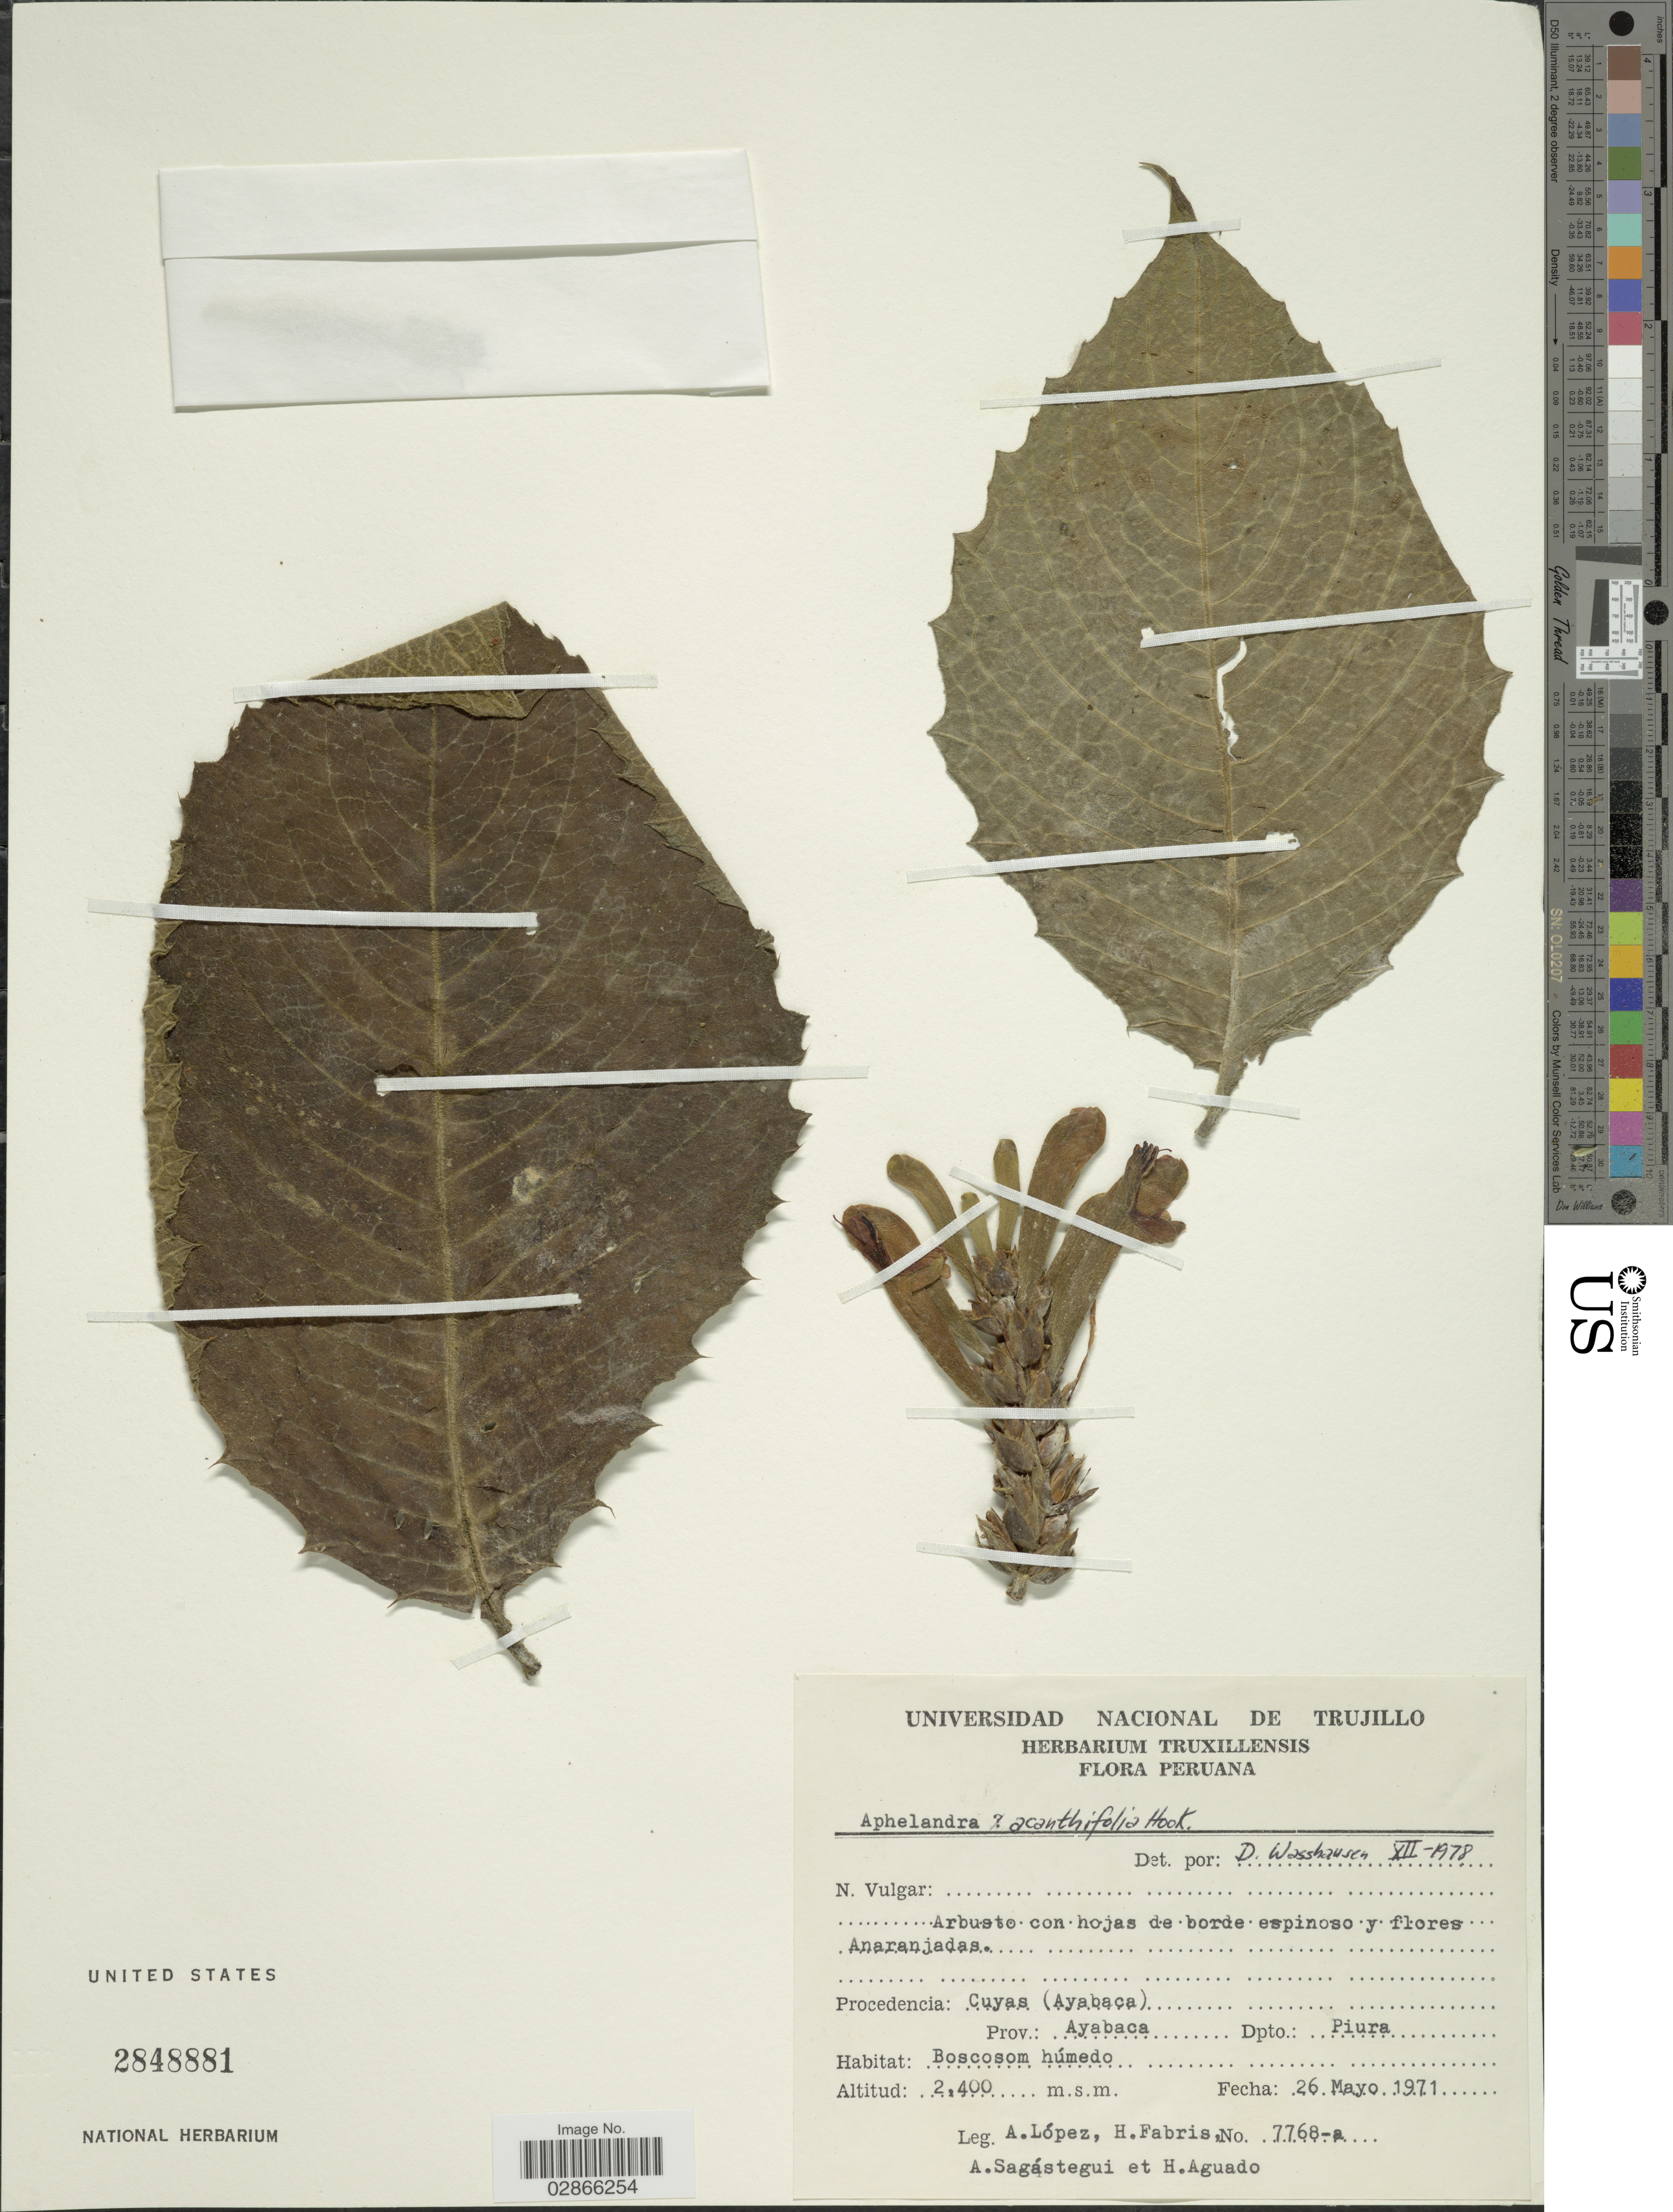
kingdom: Plantae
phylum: Tracheophyta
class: Magnoliopsida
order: Lamiales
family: Acanthaceae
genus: Aphelandra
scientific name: Aphelandra acanthifolia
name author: Hook.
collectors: A. López, H. Fabris, A. Sagastegui & H. Aguado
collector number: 7768-a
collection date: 1971-05-26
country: Peru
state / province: Piura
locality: Cuyas (Ayabaca) Prov.: Ayabaca, Dpto.: Piura.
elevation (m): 2400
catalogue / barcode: US 2848881